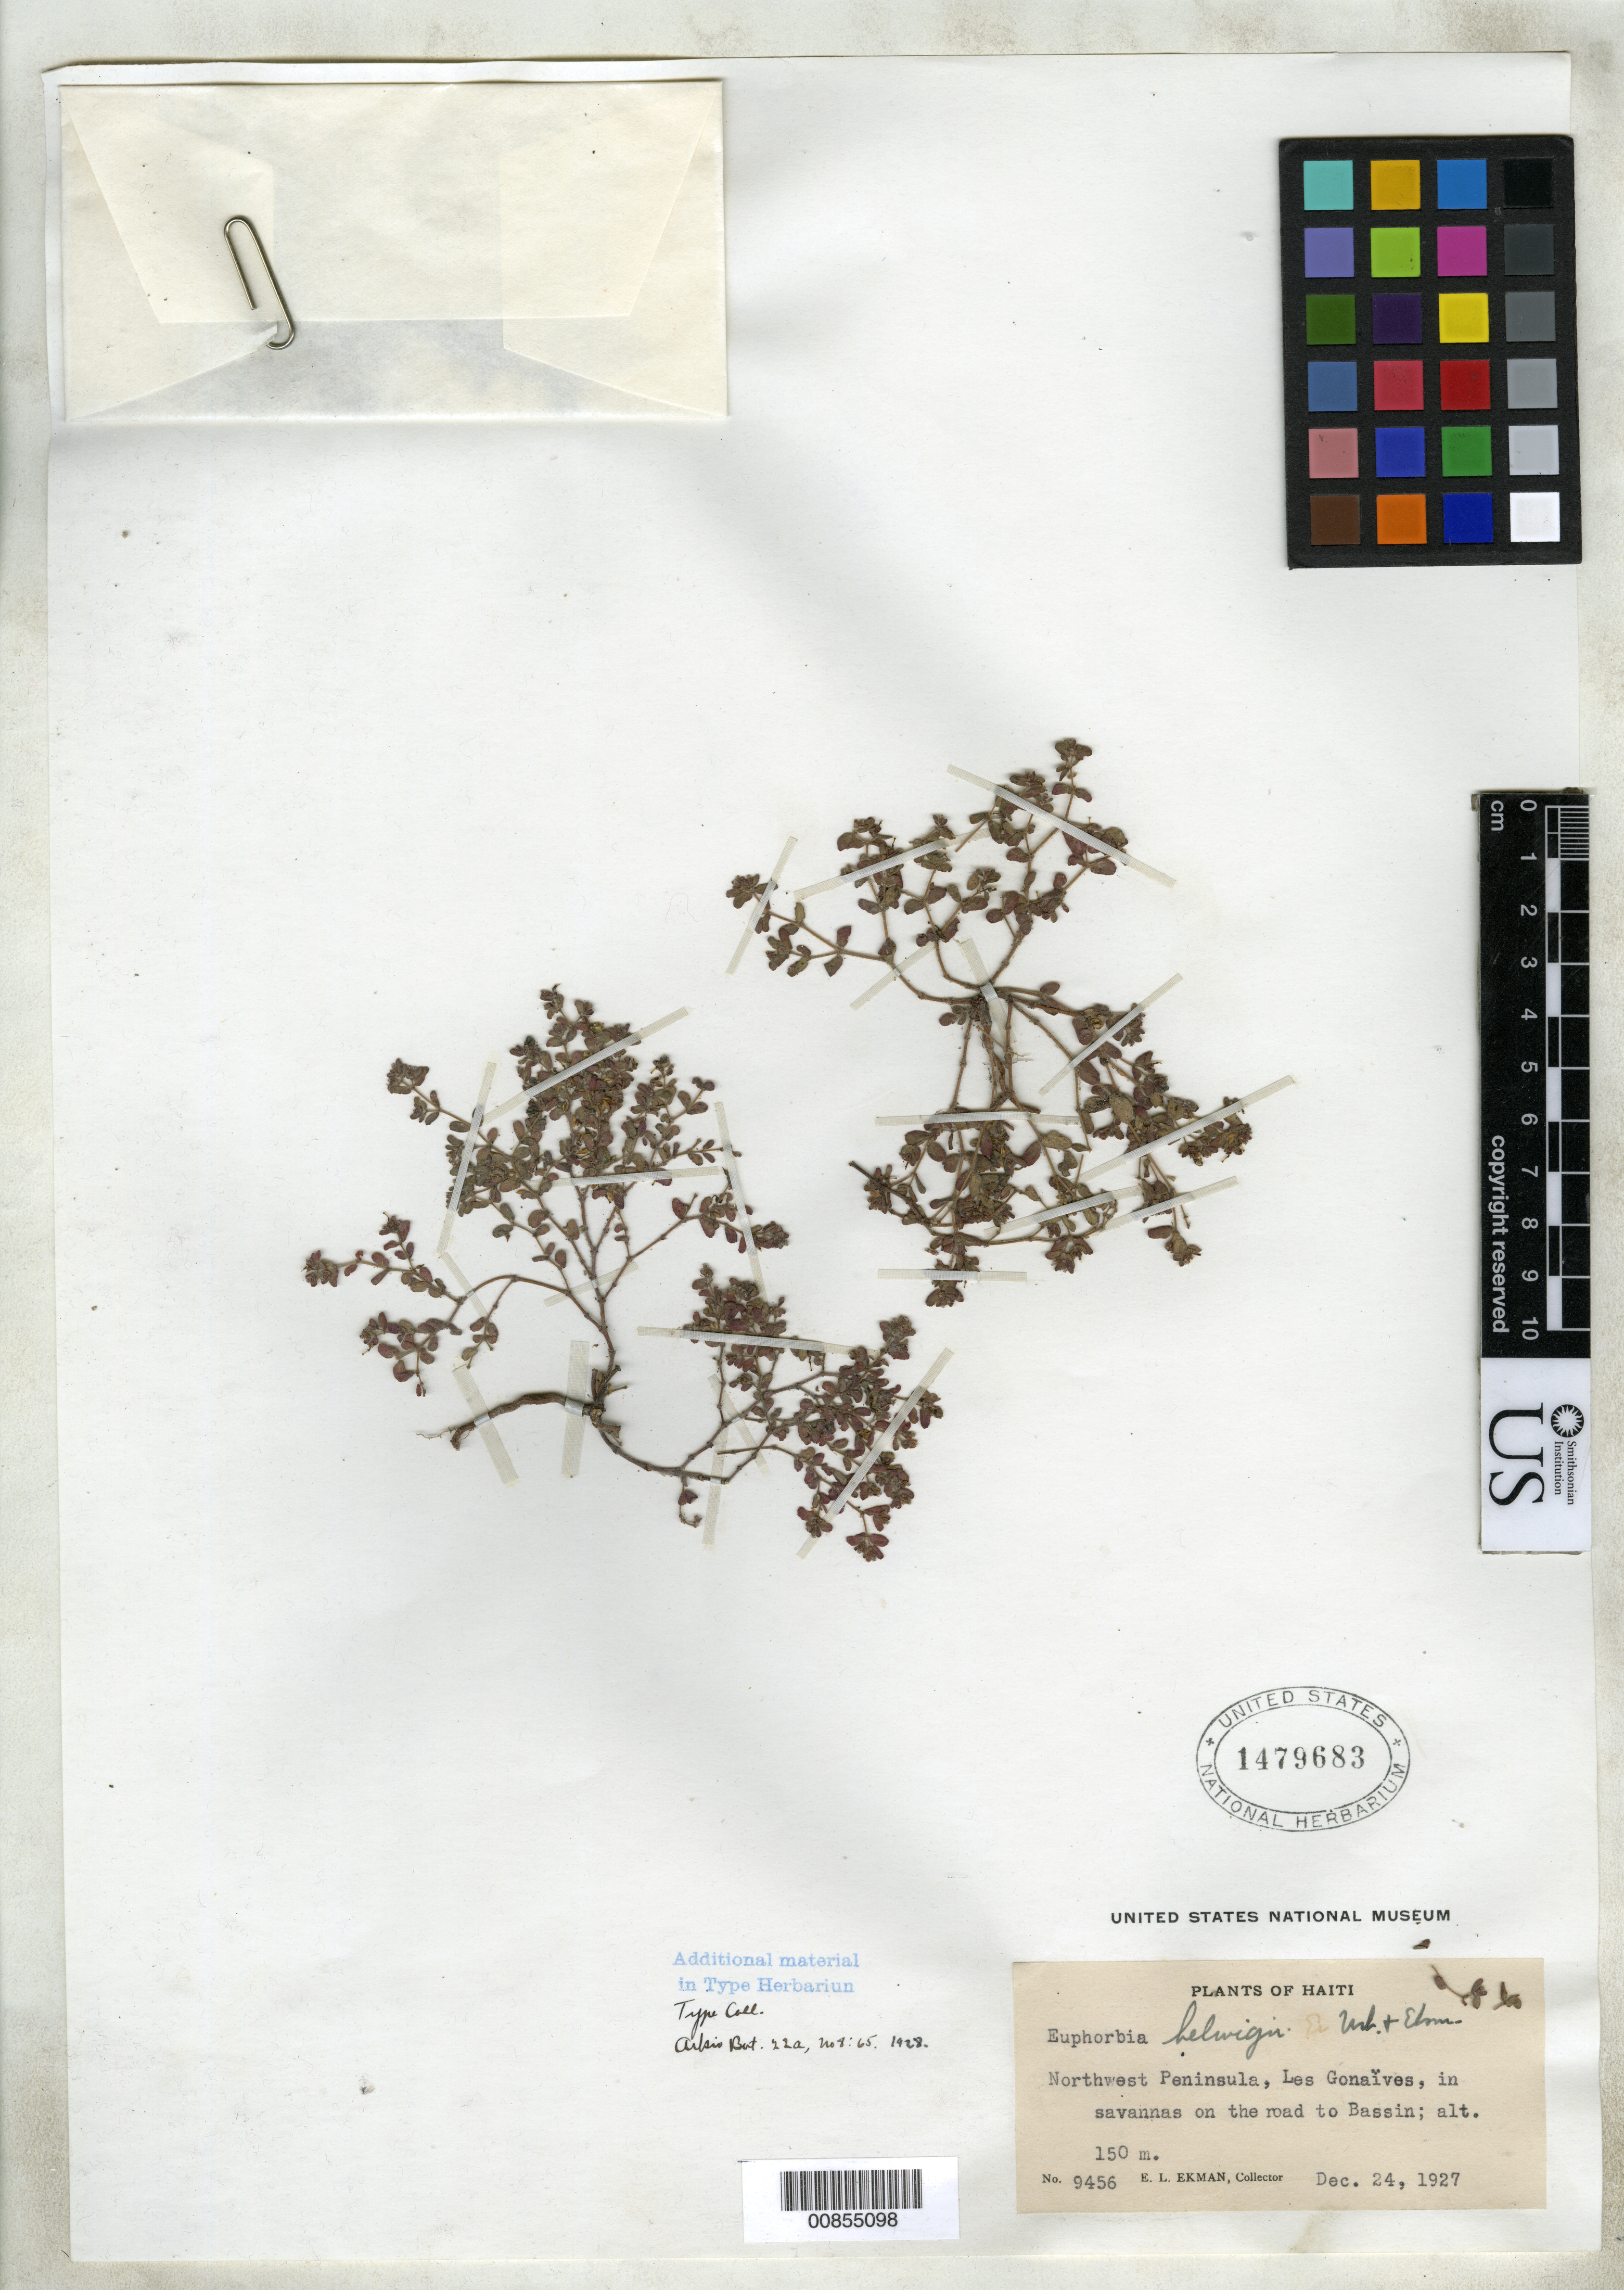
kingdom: Plantae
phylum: Tracheophyta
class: Magnoliopsida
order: Malpighiales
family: Euphorbiaceae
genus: Euphorbia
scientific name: Euphorbia helwigii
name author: Urb. & Ekman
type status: Isotype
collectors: E. L. Ekman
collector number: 9456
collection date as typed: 24 Dec 1927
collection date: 1927-12-24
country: Haiti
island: Hispaniola Island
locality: Northwest Peninsula, Les Gonaïves, in savannas on the road to Bassin.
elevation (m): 150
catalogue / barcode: US 1479683